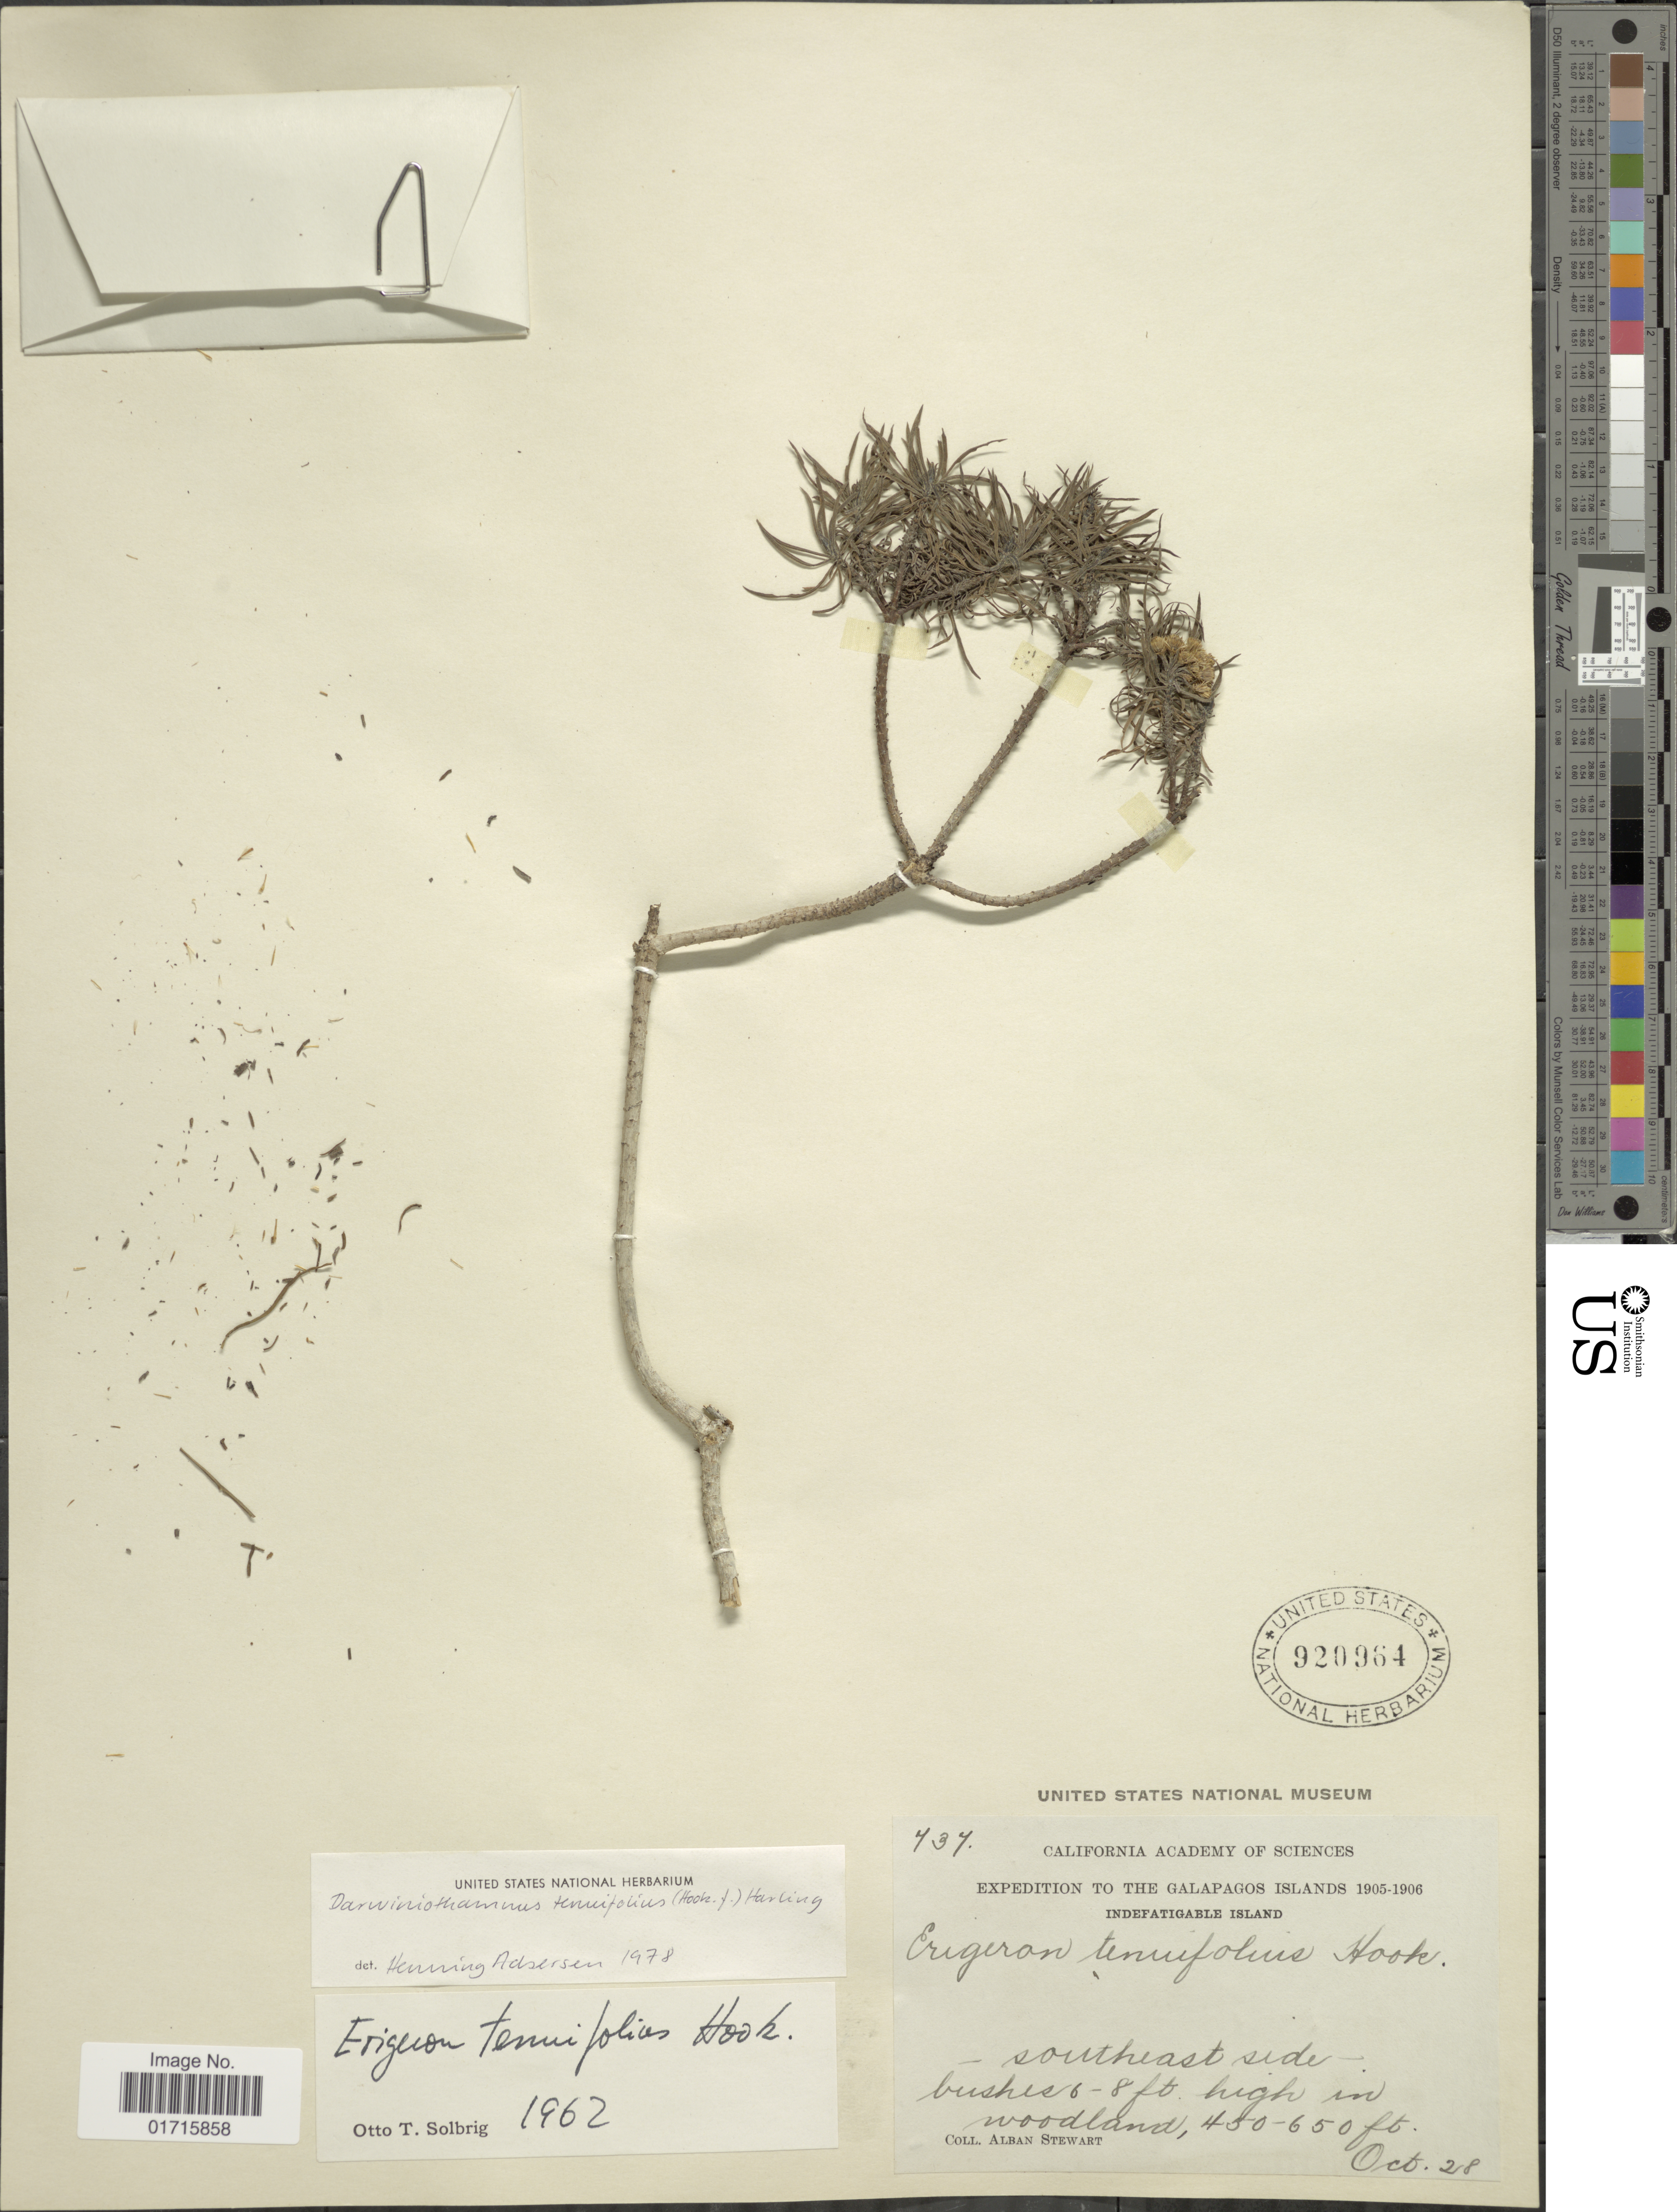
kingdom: Plantae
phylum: Tracheophyta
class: Magnoliopsida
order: Asterales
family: Asteraceae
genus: Darwiniothamnus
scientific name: Darwiniothamnus tenuifolius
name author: (Hook. f.) Harling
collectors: A. Stewart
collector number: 737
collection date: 1905-10-28/1906-10-28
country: Ecuador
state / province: Colón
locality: The Galapagos Islands. Indefatigable Island. southeast side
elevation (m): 137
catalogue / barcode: US 920964